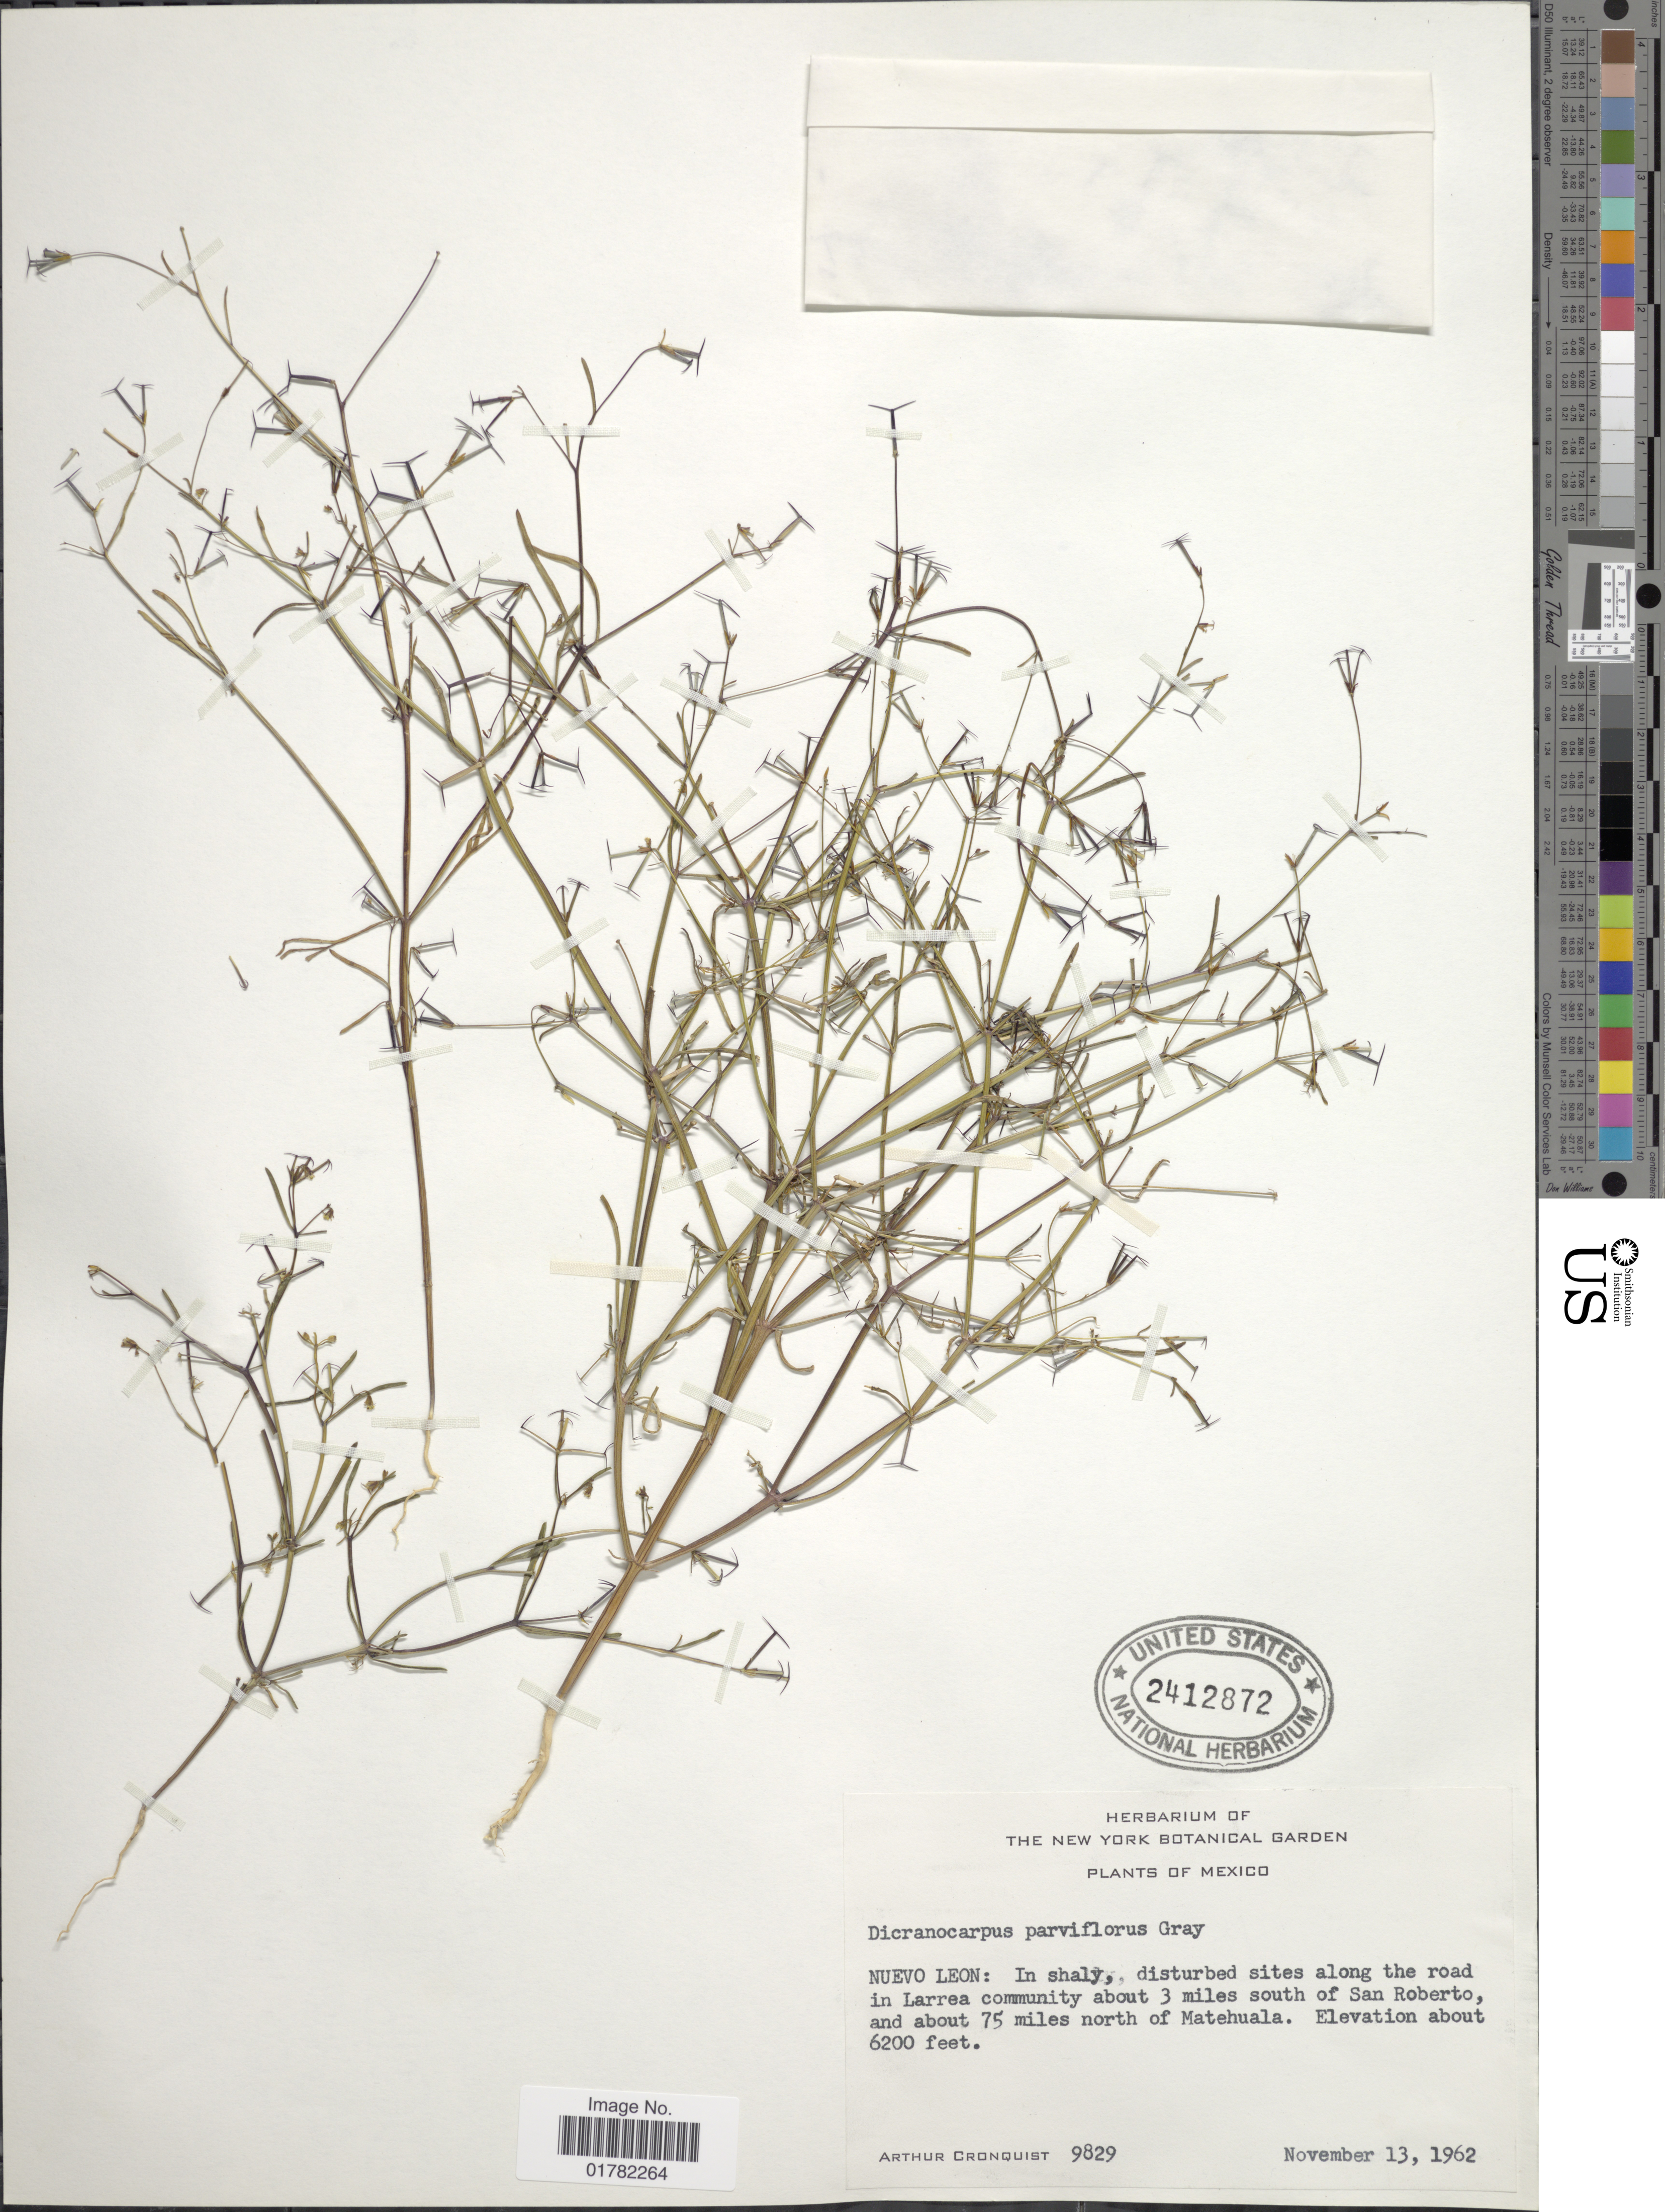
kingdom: Plantae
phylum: Tracheophyta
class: Magnoliopsida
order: Asterales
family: Asteraceae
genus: Dicranocarpus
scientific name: Dicranocarpus parviflorus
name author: A. Gray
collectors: A. J. Cronquist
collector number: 9829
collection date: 1962-11-13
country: Mexico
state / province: Nuevo León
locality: In shaly, disturbed sites along the road in Larrea community about 3 miles south of San Roberto, and about 75 miles north of Matehuala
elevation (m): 1890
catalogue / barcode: US 2412872